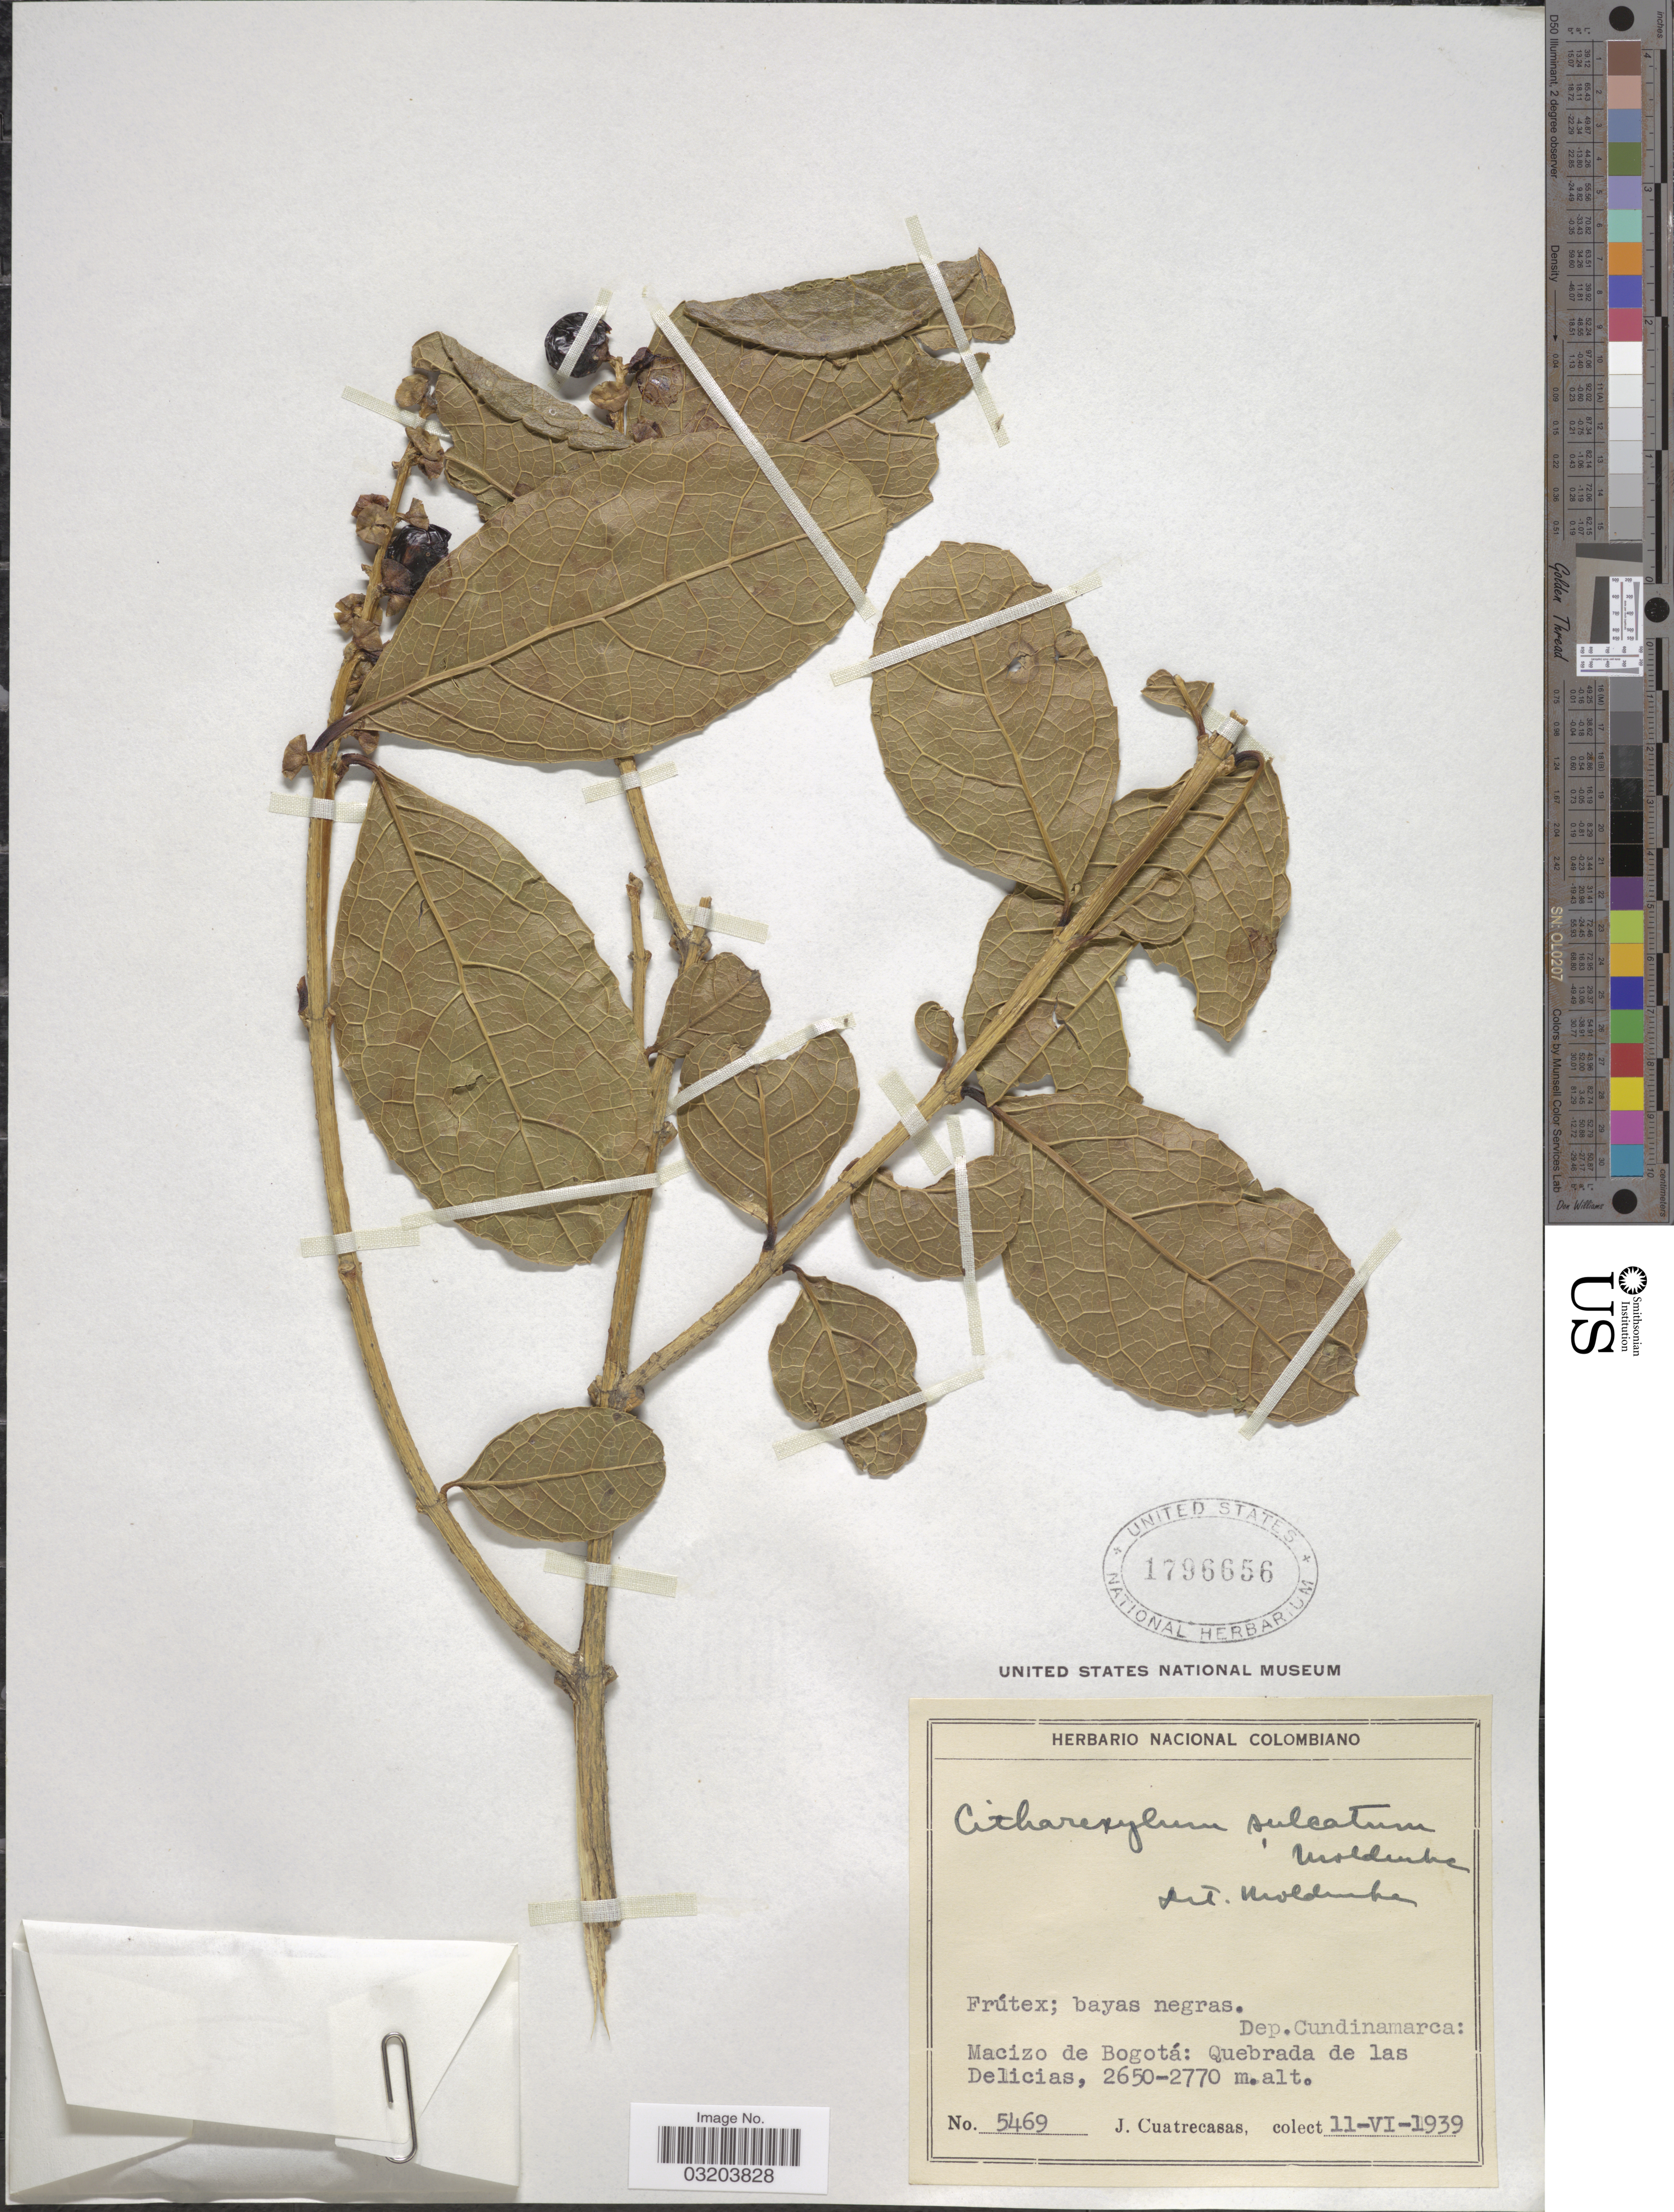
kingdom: Plantae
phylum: Tracheophyta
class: Magnoliopsida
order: Lamiales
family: Verbenaceae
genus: Citharexylum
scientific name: Citharexylum sulcatum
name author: Moldenke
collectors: J. Cuatrecasas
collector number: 5469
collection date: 1939-06-11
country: Colombia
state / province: Cundinamarca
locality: Dep. Cundinamarca: Macizo de Bogotá: Quebrada de las Delicias.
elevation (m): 2650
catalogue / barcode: US 1796656